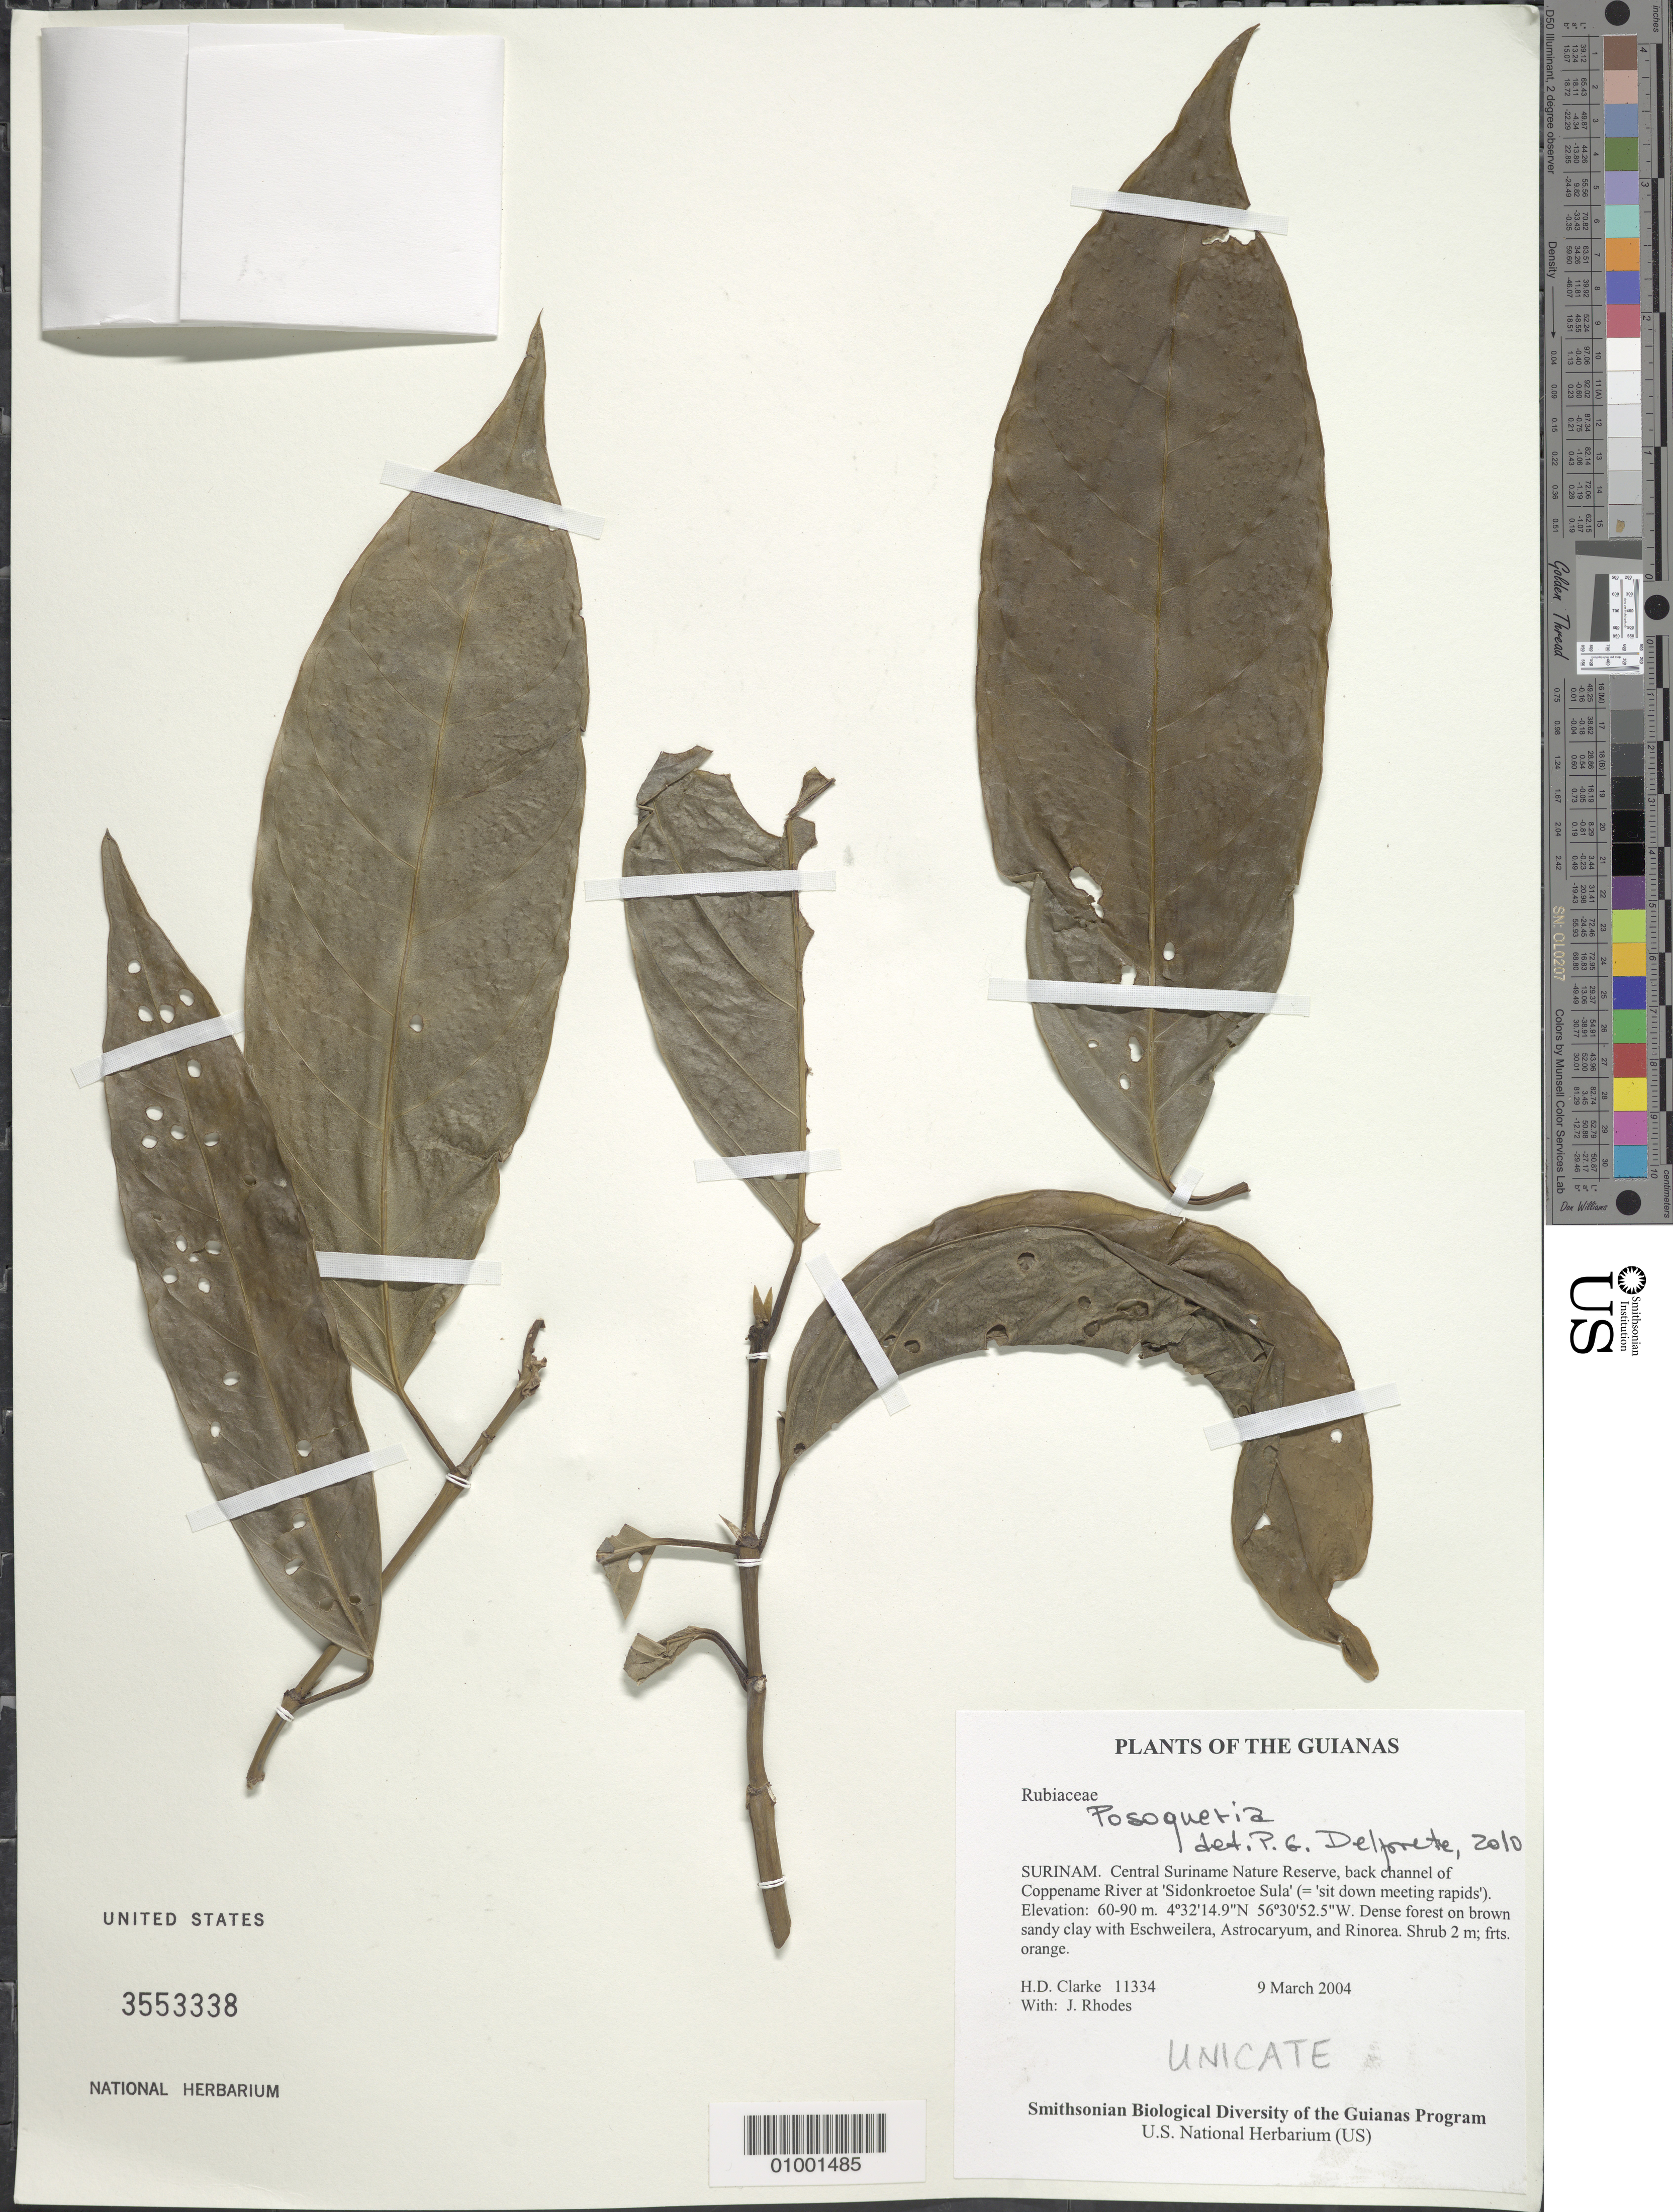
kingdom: Plantae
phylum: Tracheophyta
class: Magnoliopsida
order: Gentianales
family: Rubiaceae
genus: Posoqueria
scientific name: Posoqueria sp.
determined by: Delprete, P. G., Herb. de Guyane Cay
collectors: H. D. Clarke & J. Rhodes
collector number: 11334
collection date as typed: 9 March 2004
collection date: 2004-03-09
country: Suriname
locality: Central Suriname Nature Reserve, back channel of Coppename River at 'Sidonkroetoe Sula' (= 'sit down meeting rapids')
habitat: Dense forest on brown sandy clay with Eschweilera, Astrocaryum, and Rinorea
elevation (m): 50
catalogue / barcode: US 3553338